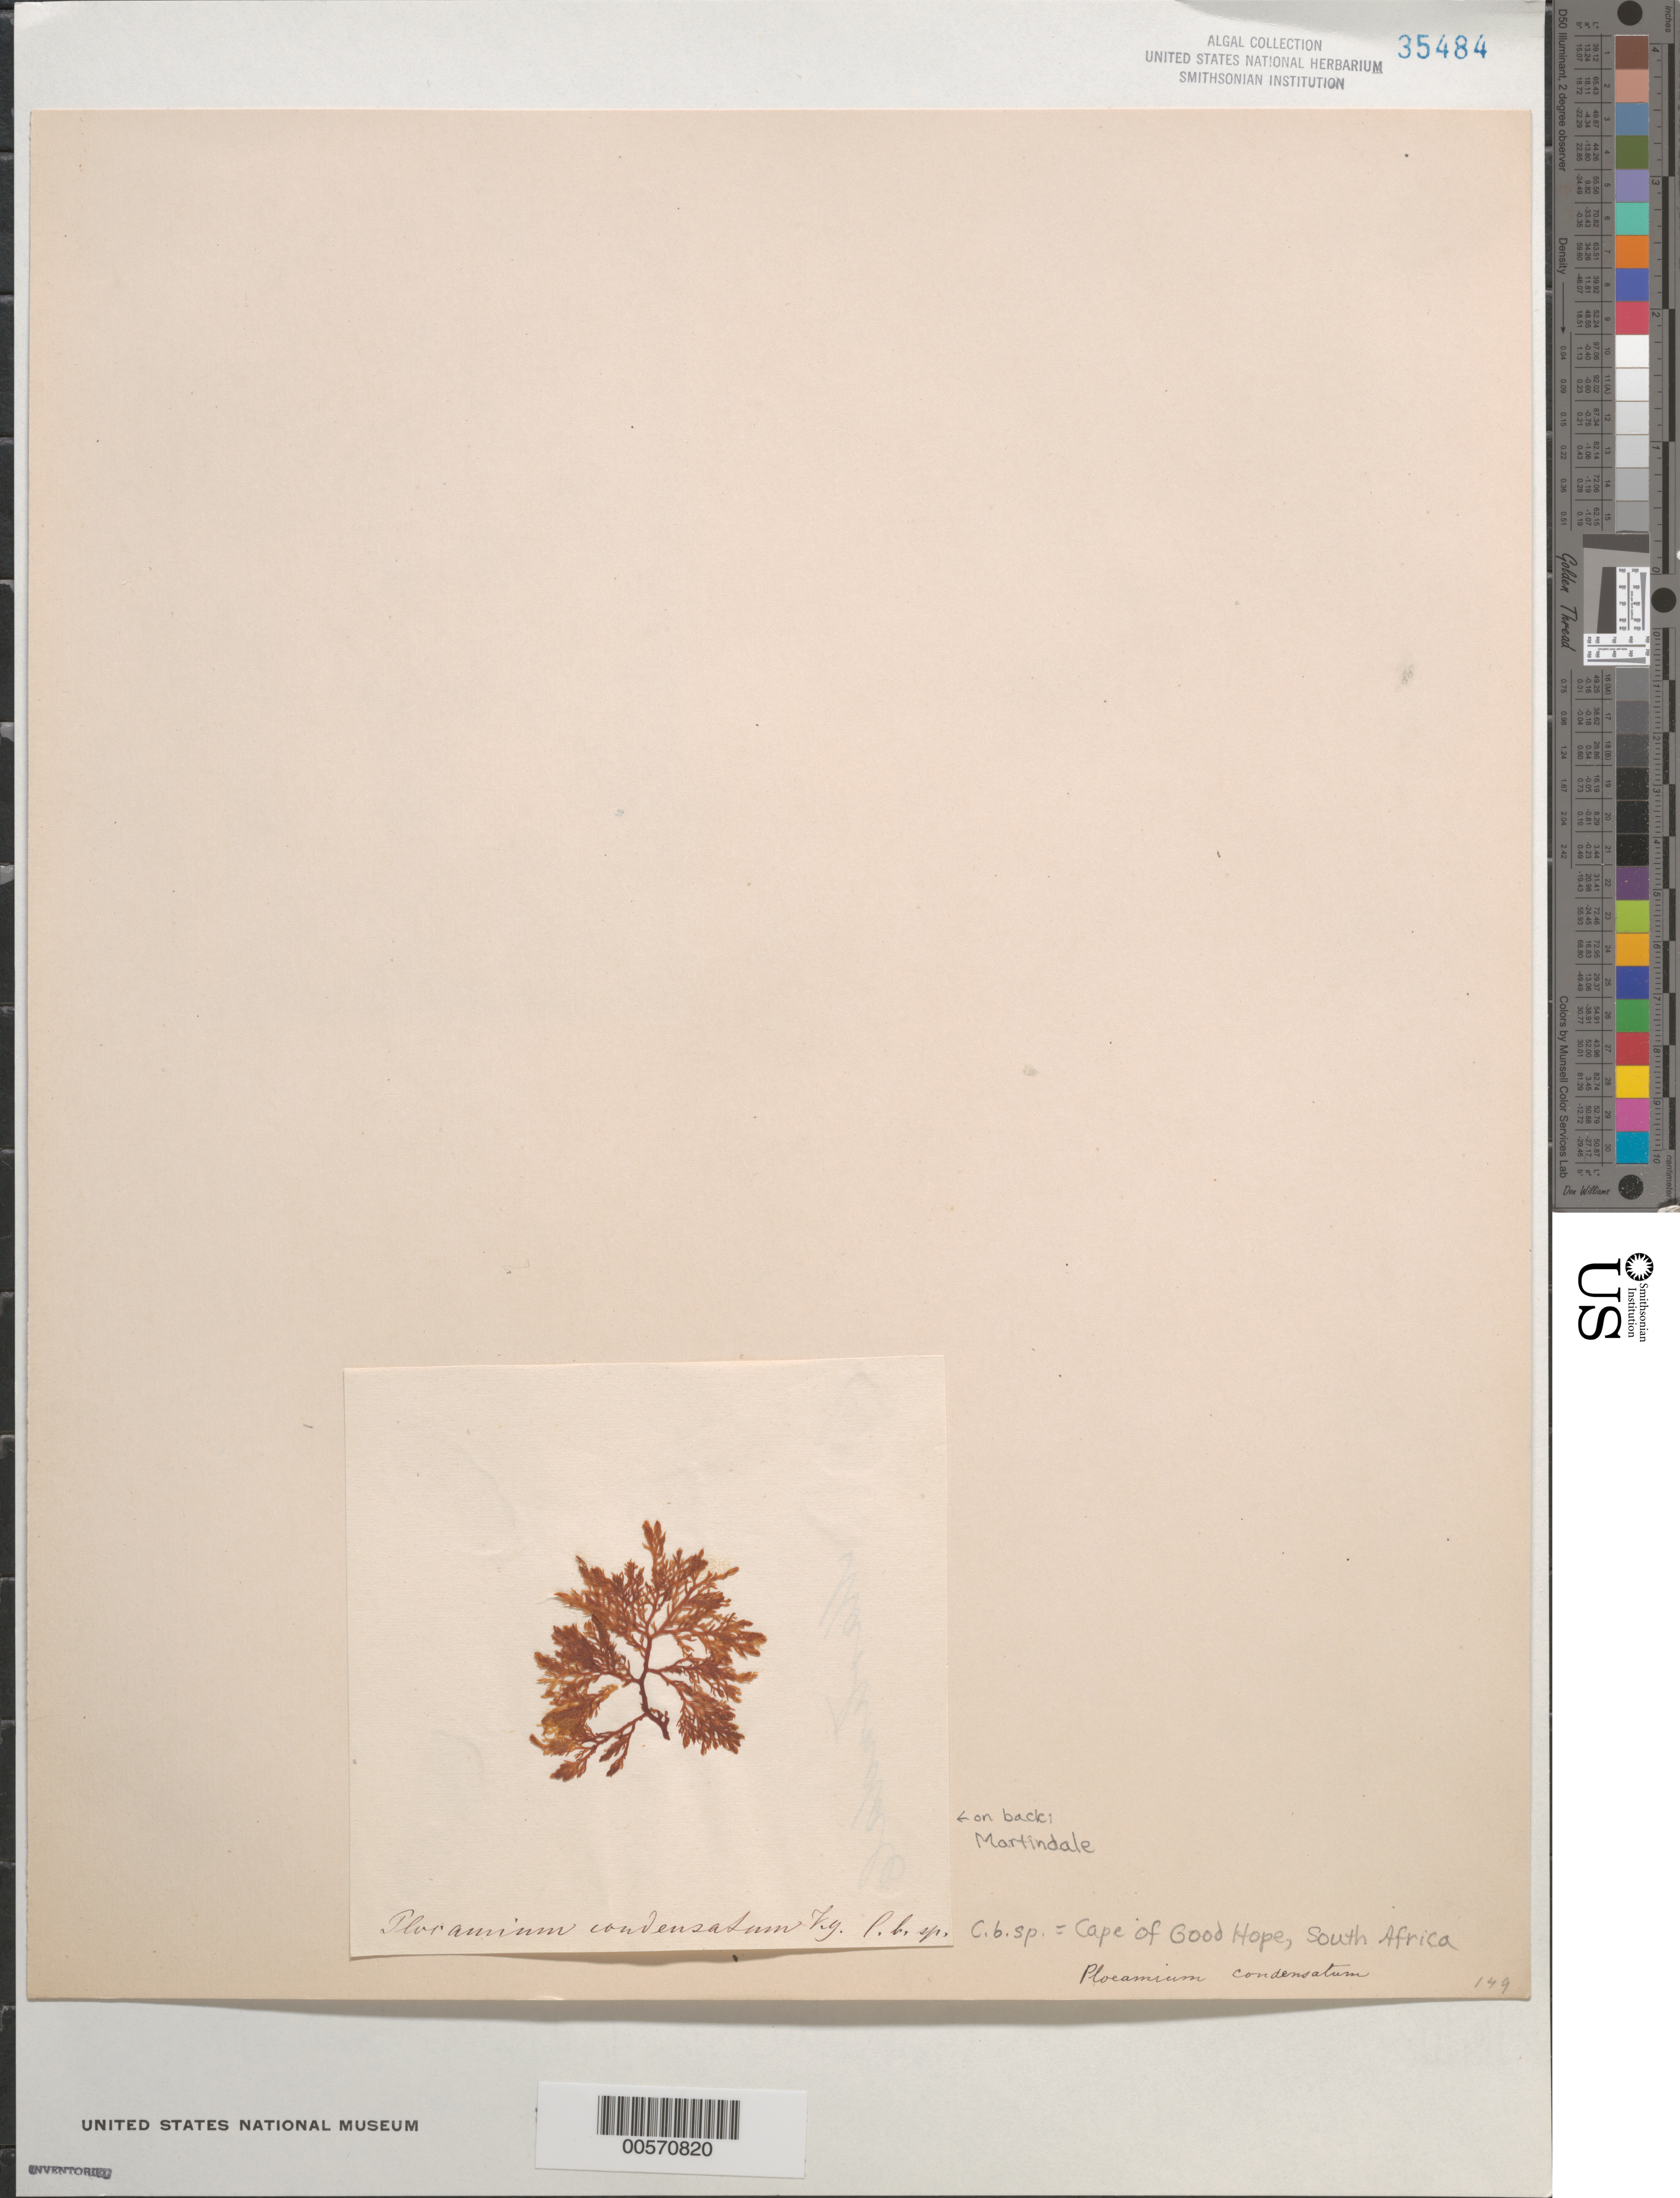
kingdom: Plantae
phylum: Rhodophyta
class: Florideophyceae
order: Plocamiales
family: Plocamiaceae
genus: Plocamium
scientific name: Plocamium rigidium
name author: Bory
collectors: I. C. Martindale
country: South Africa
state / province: Western Cape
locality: Cape of Good Hope (C. b. sp.)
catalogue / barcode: US 35484